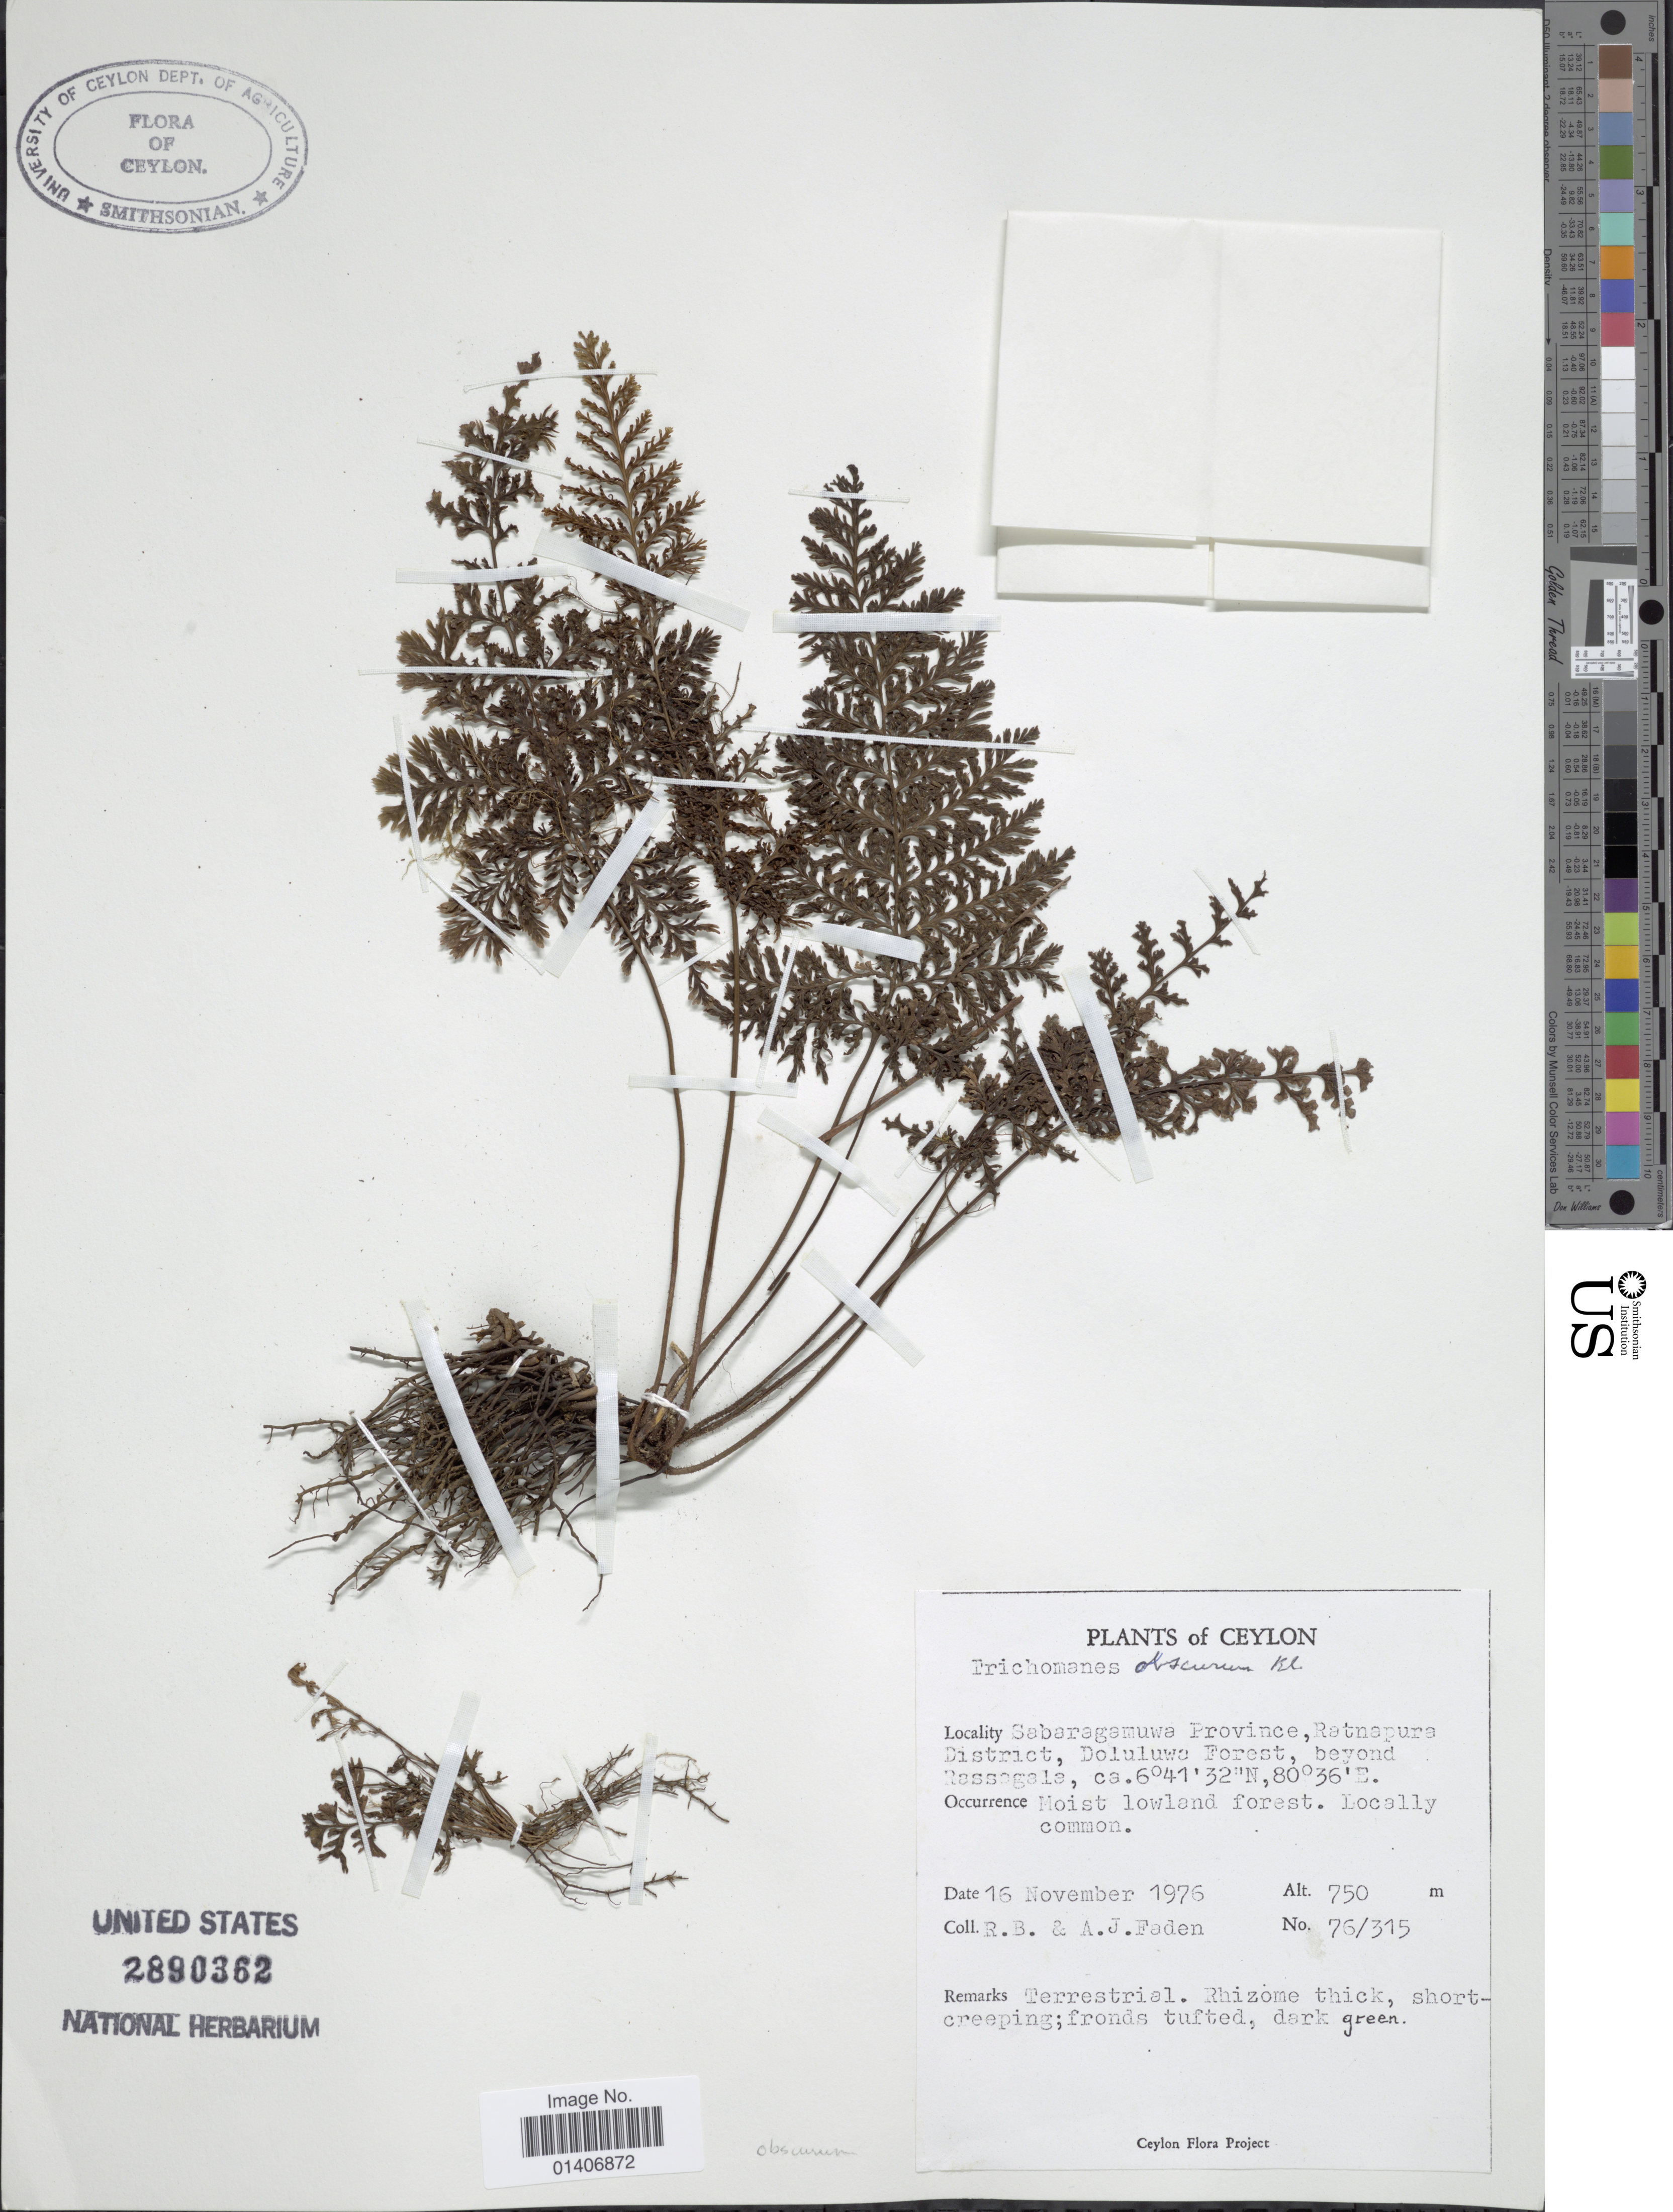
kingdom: Plantae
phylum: Tracheophyta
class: Polypodiopsida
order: Hymenophyllales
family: Hymenophyllaceae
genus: Abrodictyum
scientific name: Abrodictyum obscurum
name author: (Blume) Ebihara & K. Iwats.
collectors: R. B. Faden & A. J. Faden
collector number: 76/315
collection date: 1976-11-16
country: Sri Lanka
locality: Ceylon, Sabaragamuwa Province, Ratnapura District, Doluluwa Forest, beyond Rassagala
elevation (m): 750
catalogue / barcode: US 2890362